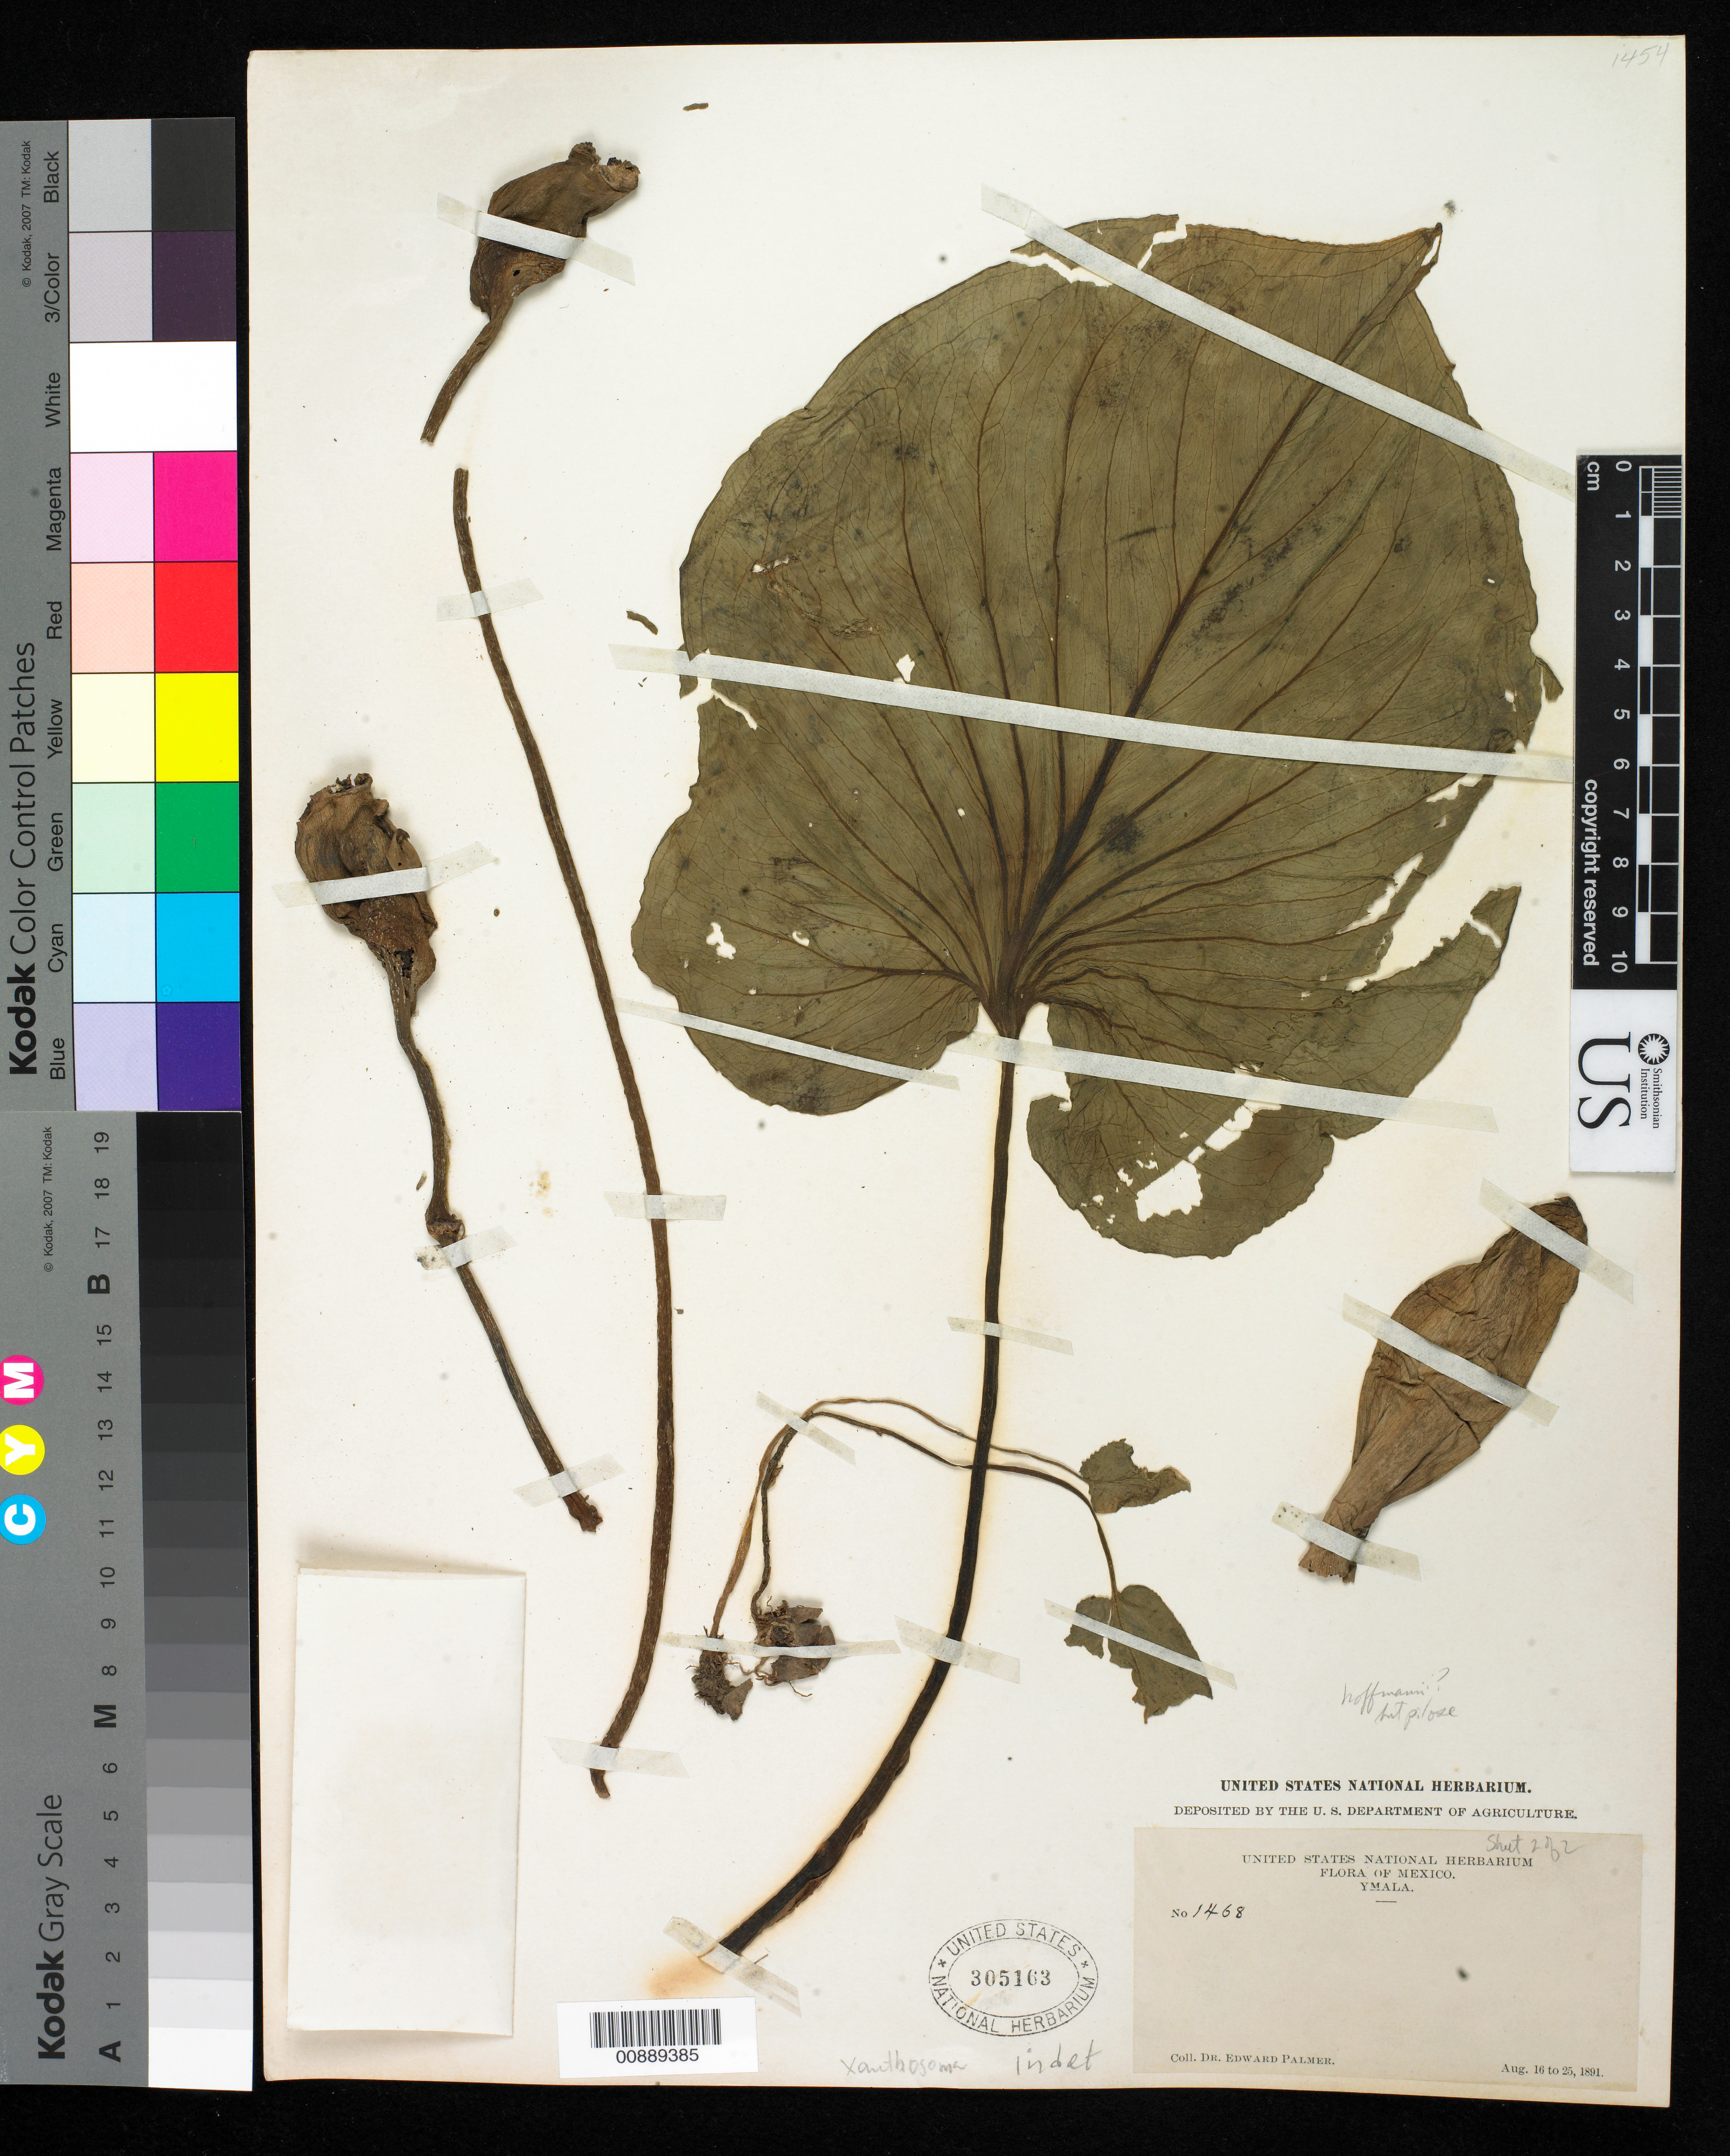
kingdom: Plantae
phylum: Tracheophyta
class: Liliopsida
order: Alismatales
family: Araceae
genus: Xanthosoma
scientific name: Xanthosoma sp.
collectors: E. Palmer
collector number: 1468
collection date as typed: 16 Aug 1891 to 25 Aug 1891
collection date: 1891-08-16/1891-08-25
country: Mexico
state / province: Sinaloa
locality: Ymala, Sinaloa.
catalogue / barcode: US 305163